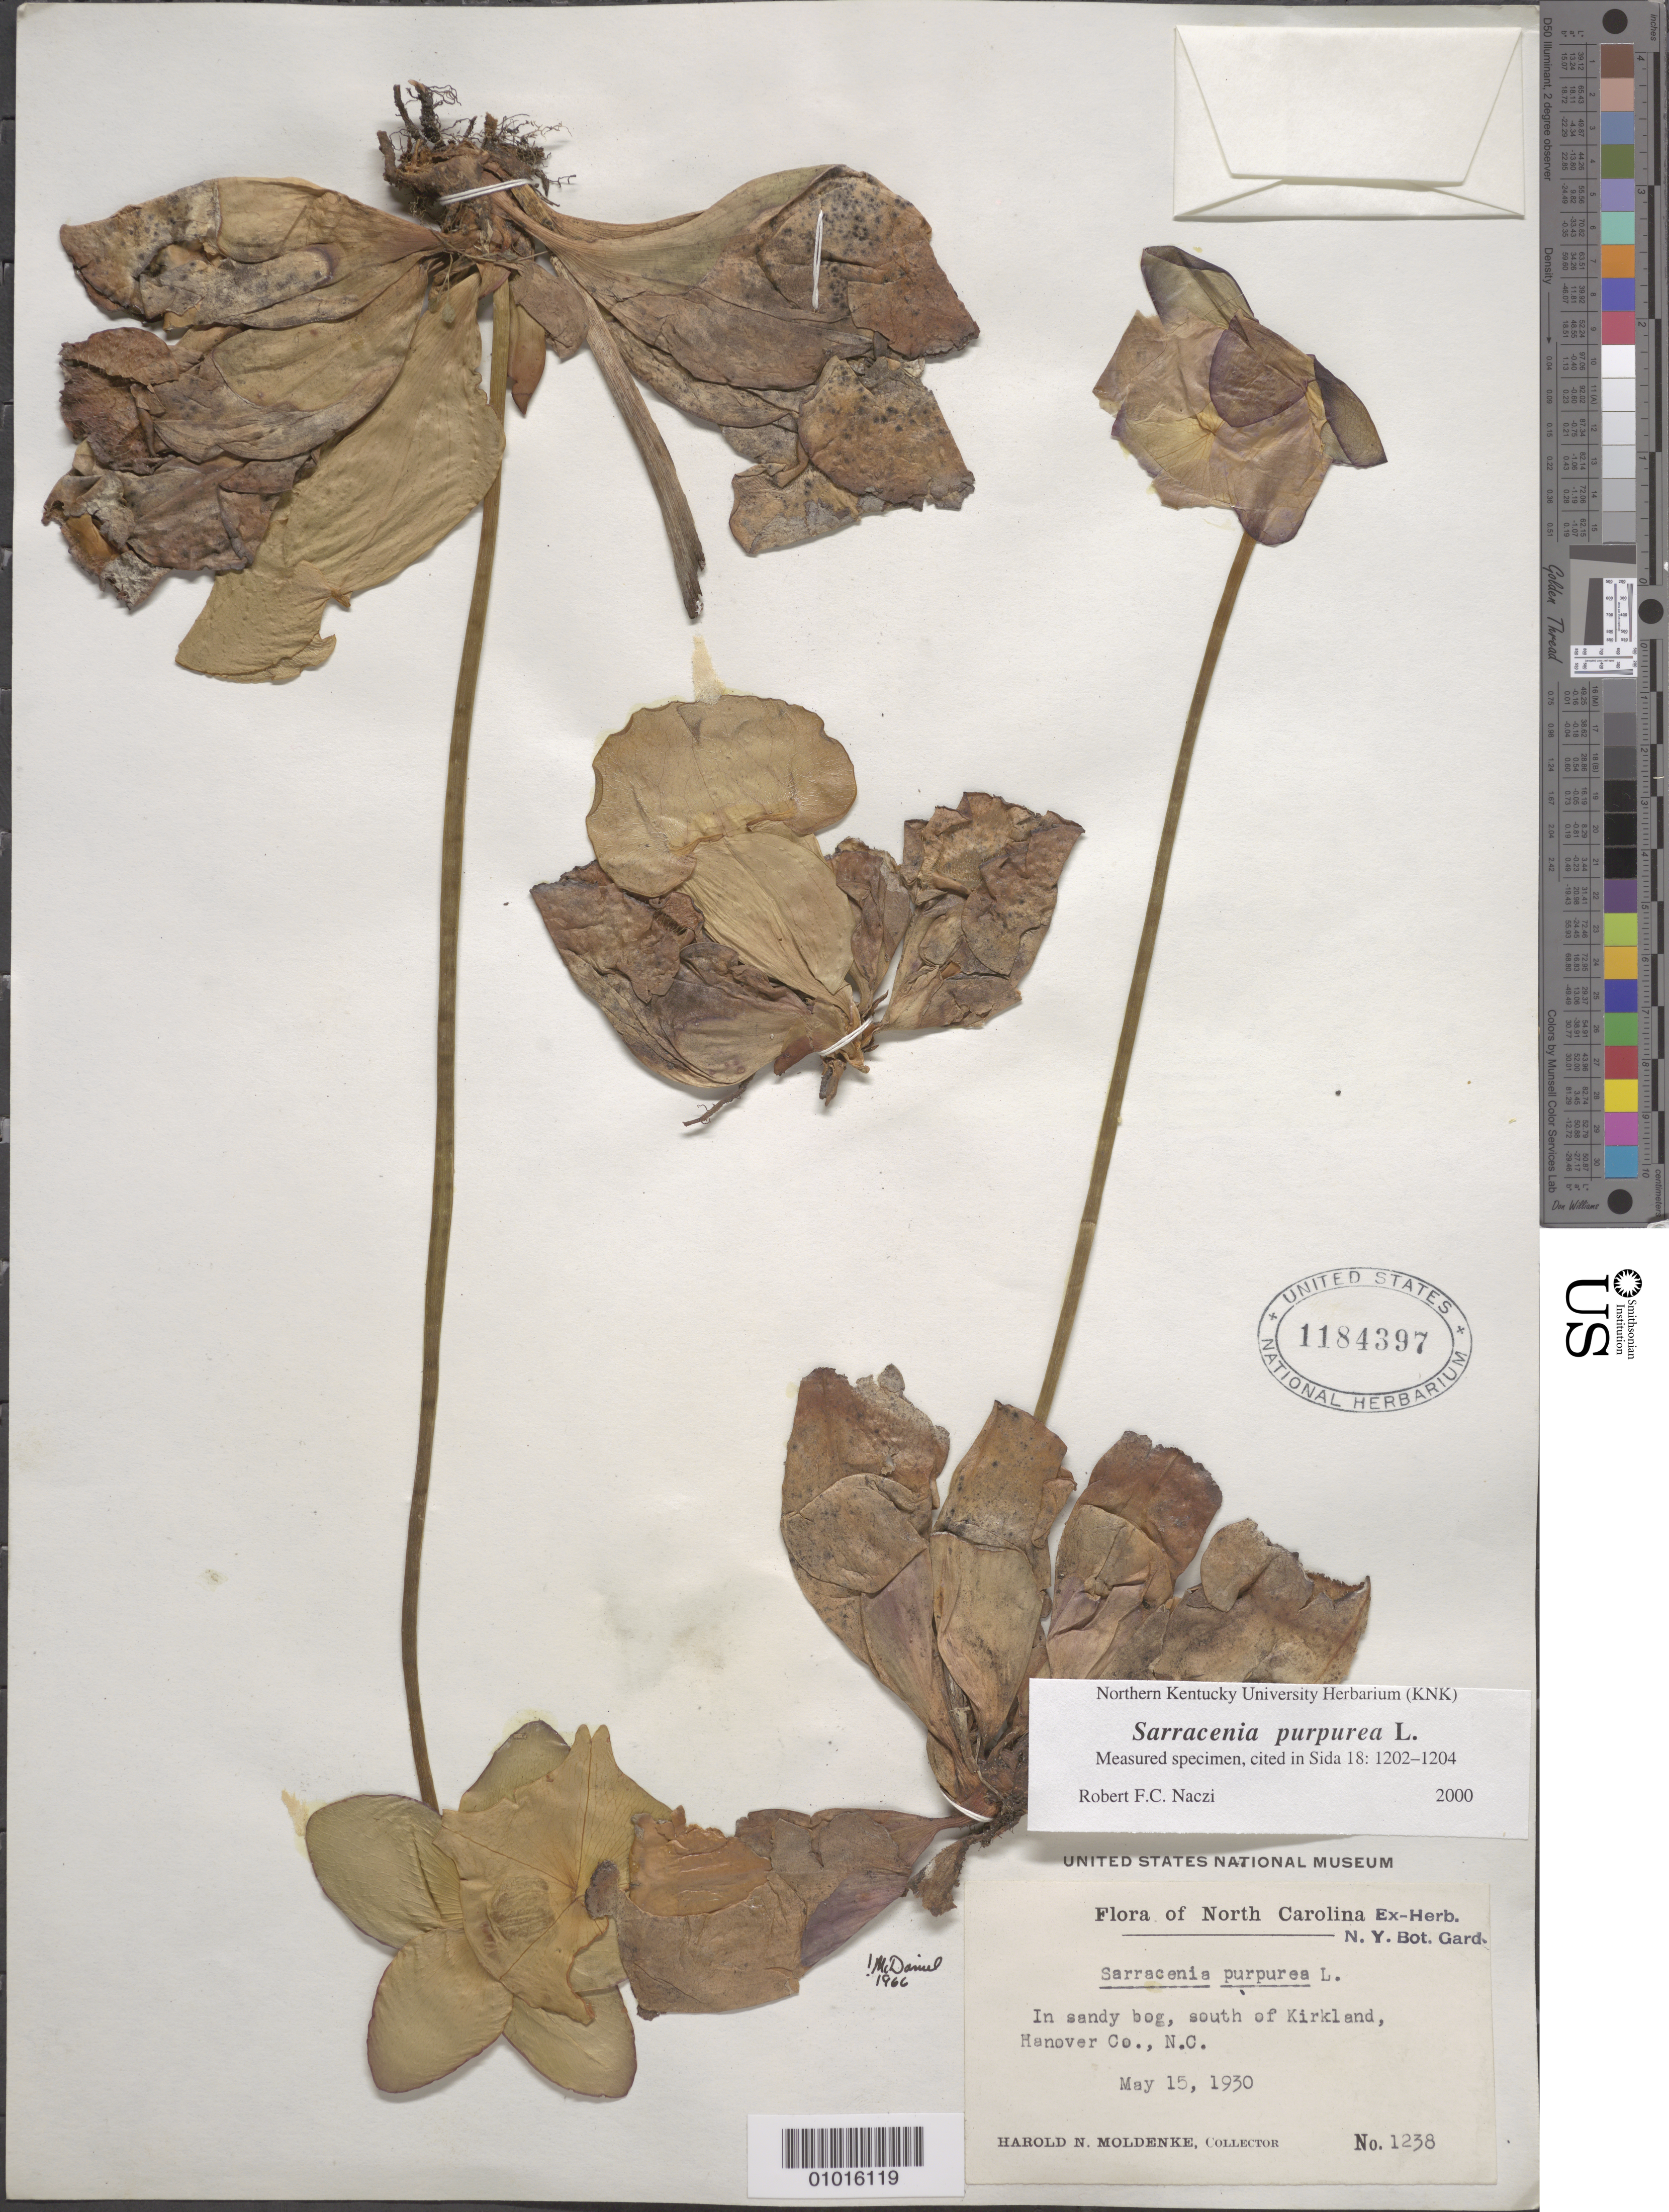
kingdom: Plantae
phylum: Tracheophyta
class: Magnoliopsida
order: Ericales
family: Sarraceniaceae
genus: Sarracenia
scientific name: Sarracenia purpurea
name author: L.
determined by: Naczi, R. F. C.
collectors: H. N. Moldenke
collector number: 1238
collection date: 1930-05-15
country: United States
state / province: North Carolina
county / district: Hanover County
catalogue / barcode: US 1184397